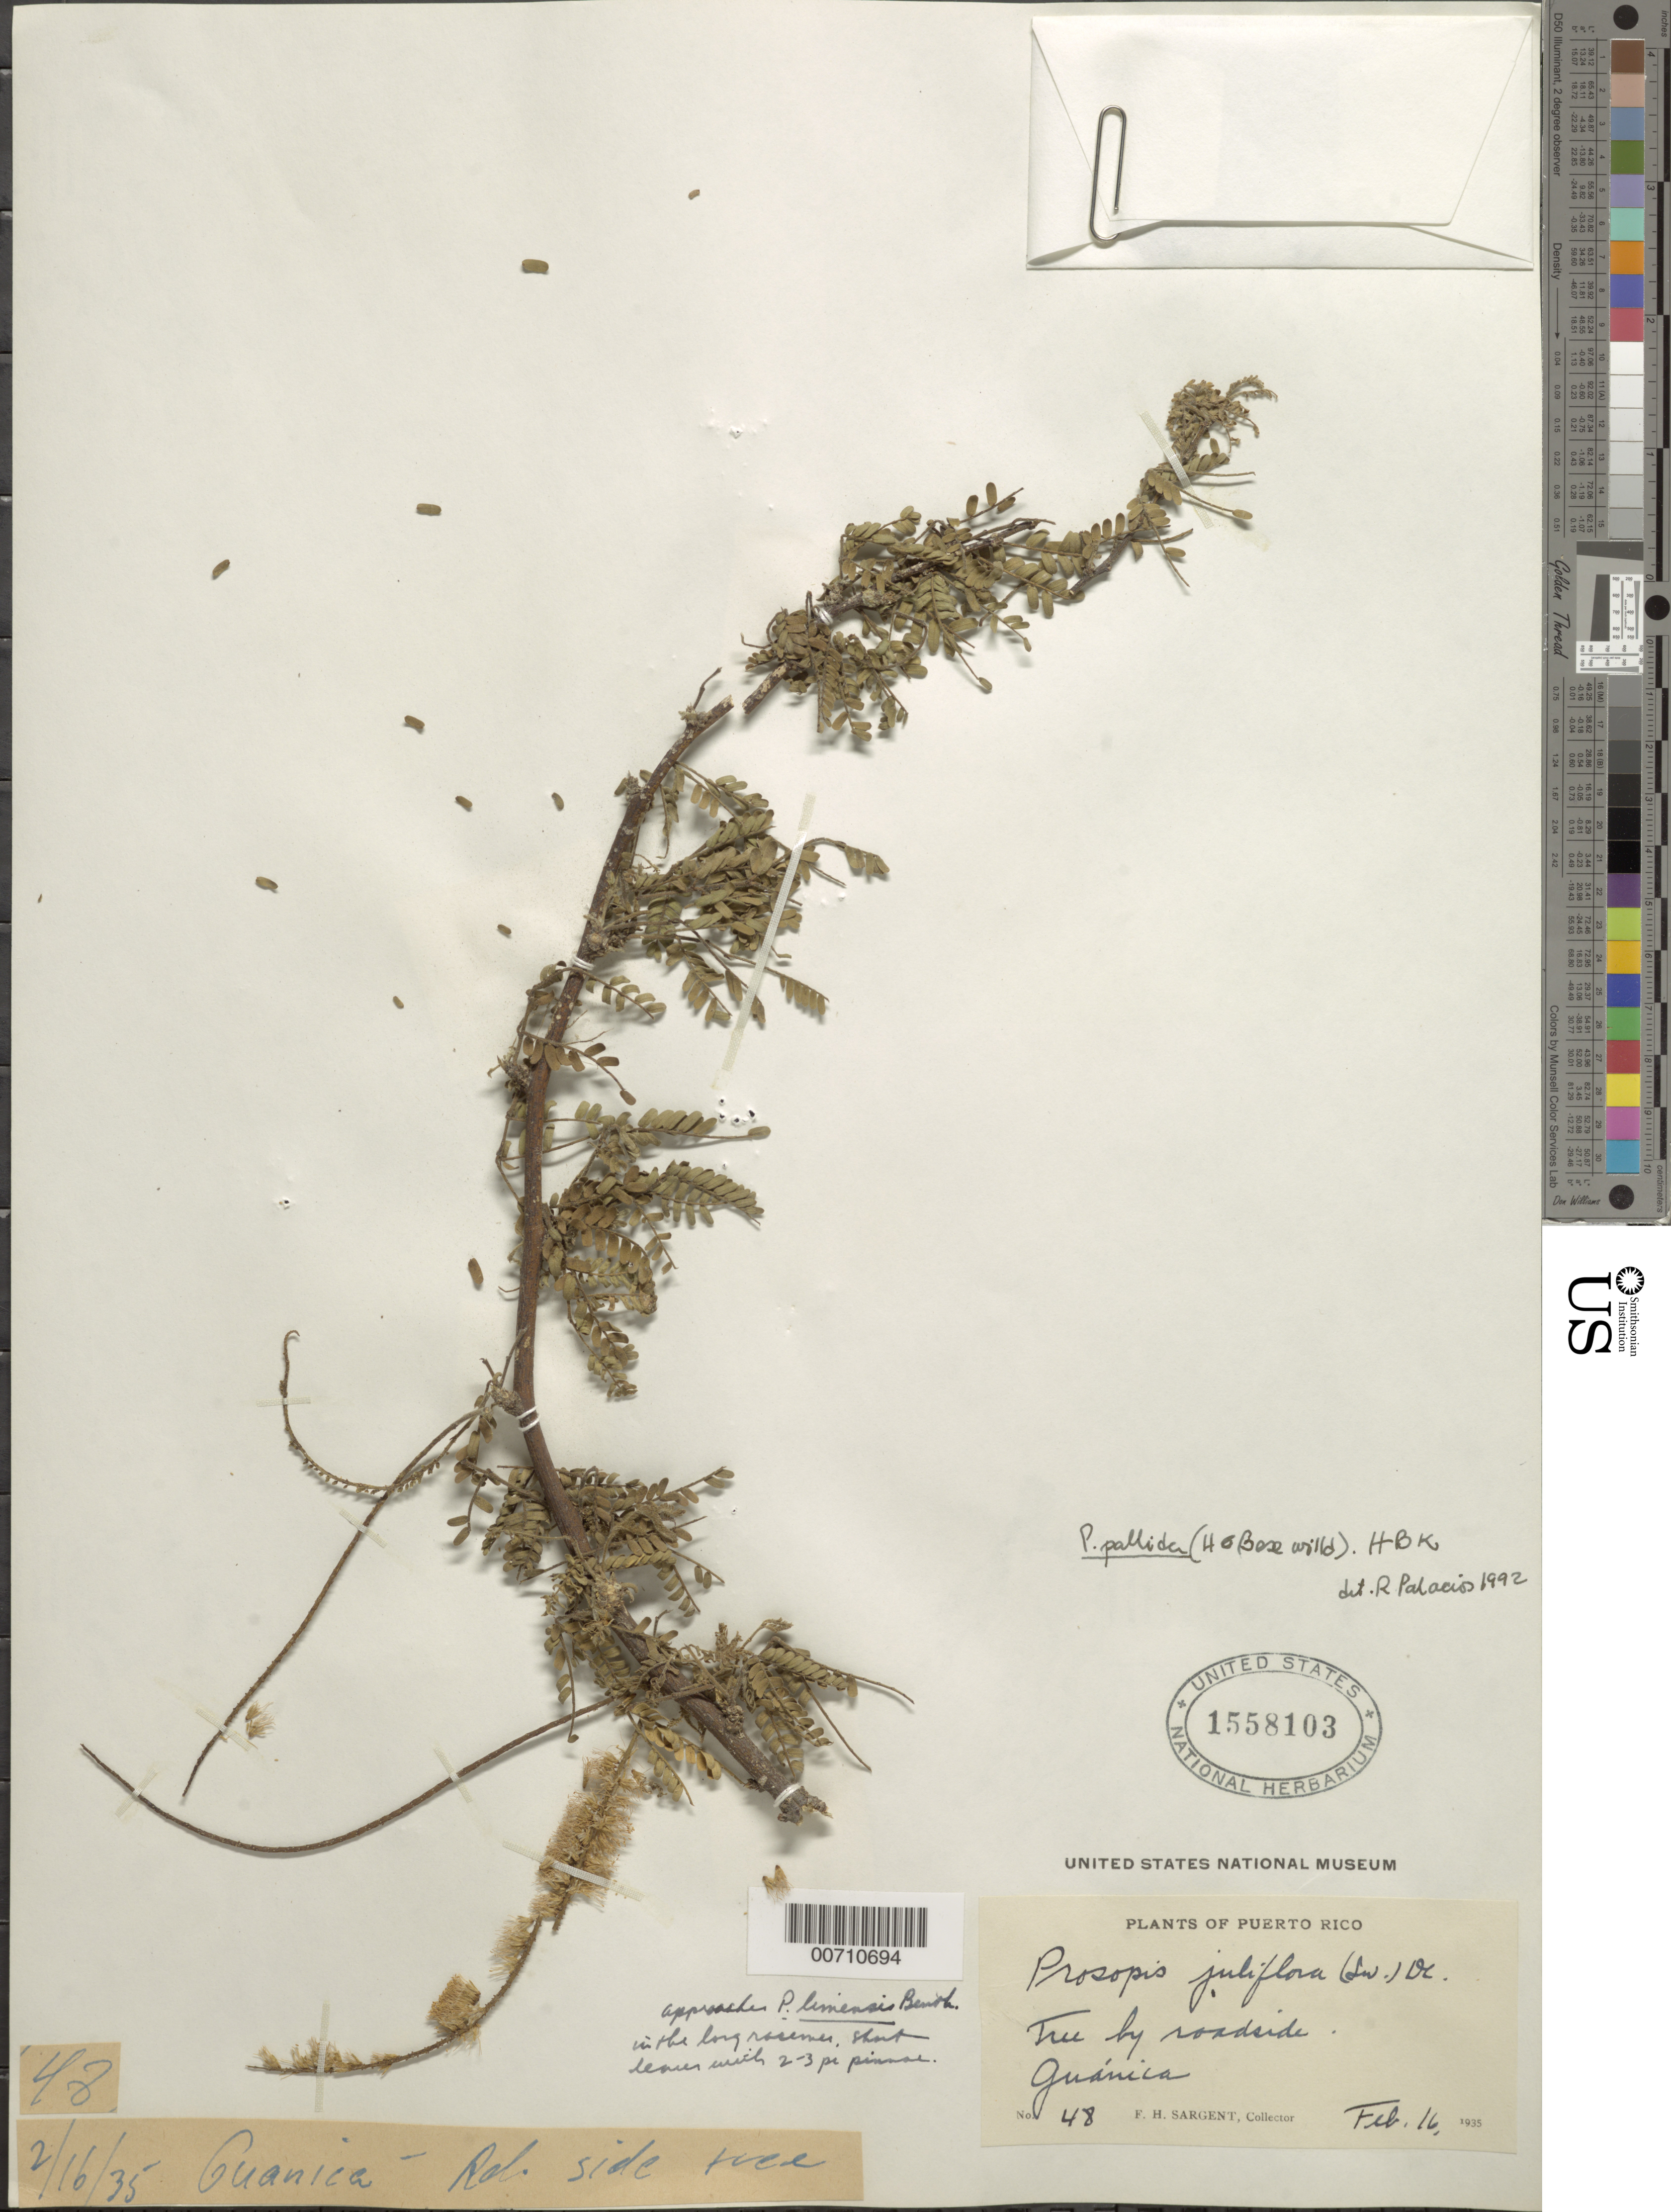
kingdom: Plantae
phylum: Tracheophyta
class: Magnoliopsida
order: Fabales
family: Fabaceae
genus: Neltuma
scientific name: Neltuma pallida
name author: (Humb. & Bonpl. ex Willd.) C. E. Hughes & G.P. Lewis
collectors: F. H. Sargent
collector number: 48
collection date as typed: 16 Feb 1935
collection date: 1935-02-16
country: Puerto Rico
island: Greater Antilles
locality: Guanica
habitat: Roadside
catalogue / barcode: US 1558103